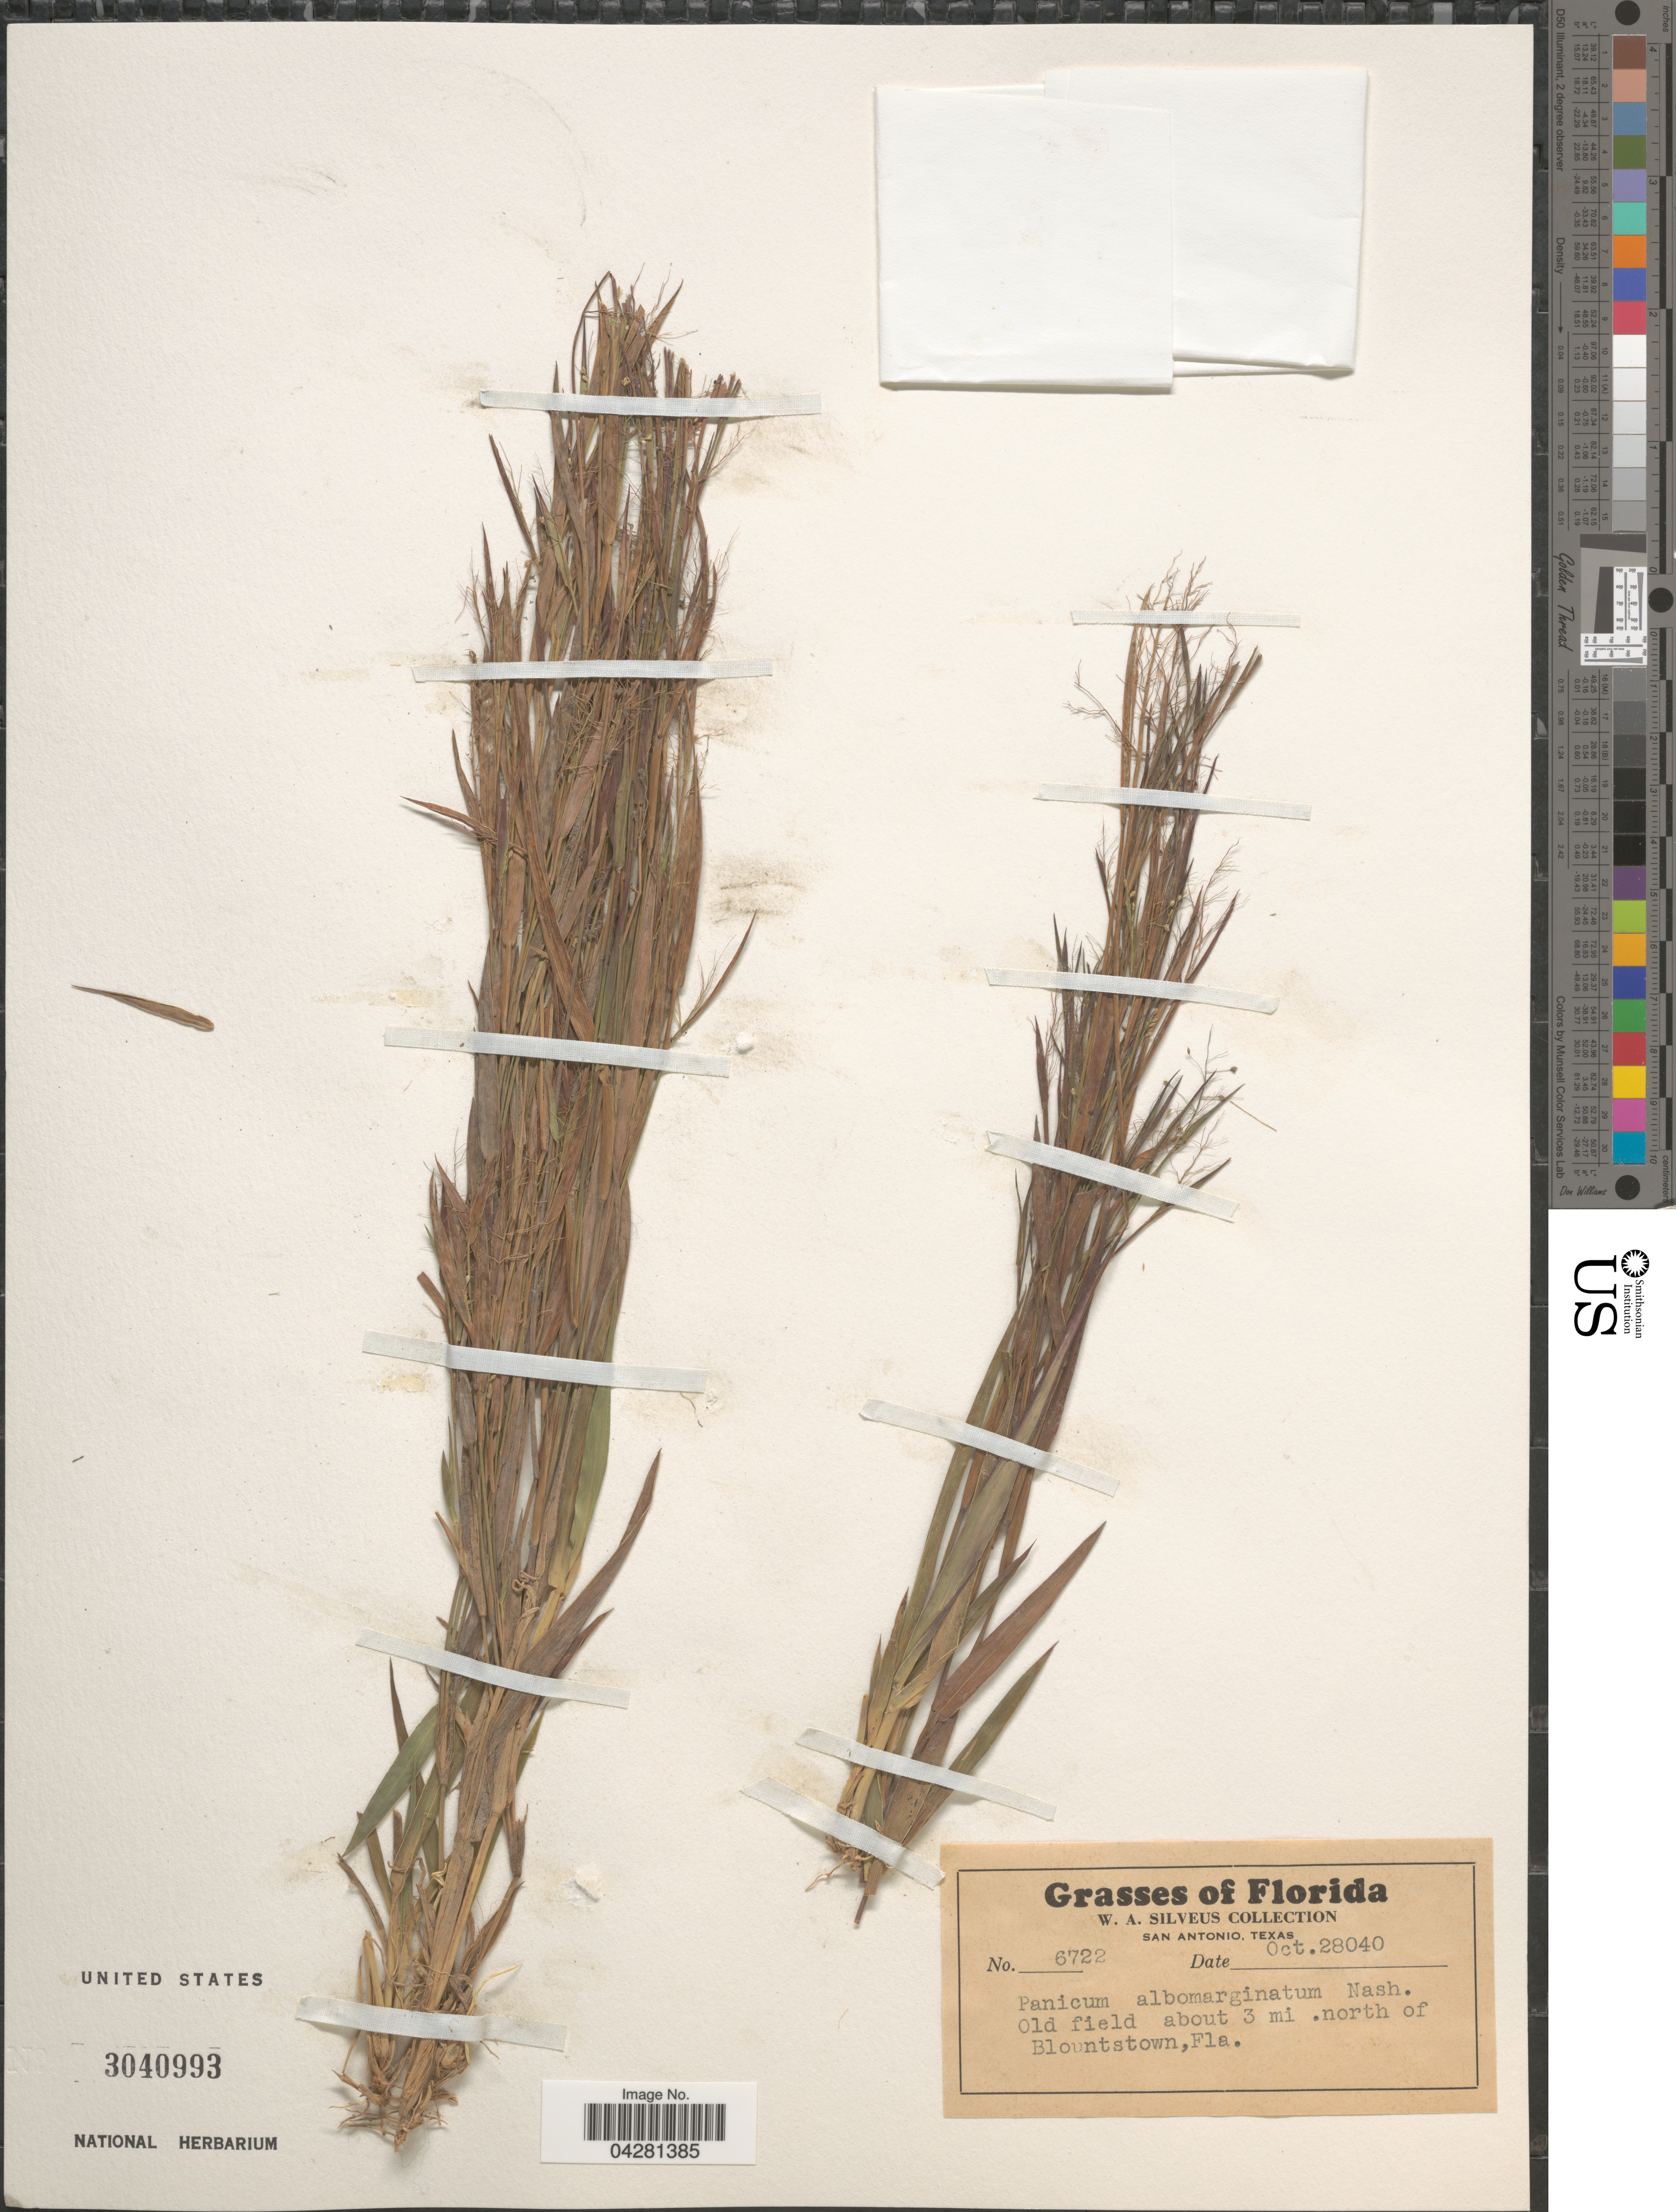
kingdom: Plantae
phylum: Tracheophyta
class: Liliopsida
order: Poales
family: Poaceae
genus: Dichanthelium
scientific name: Dichanthelium dichotomum var. unciphyllum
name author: (Trin.) Davidse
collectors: W. Silveus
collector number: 6722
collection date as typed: Transcribed d/m/y: 28/10/40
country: United States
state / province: Florida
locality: Old field about 3 mi. north of Blountstown.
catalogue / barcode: US 3040993